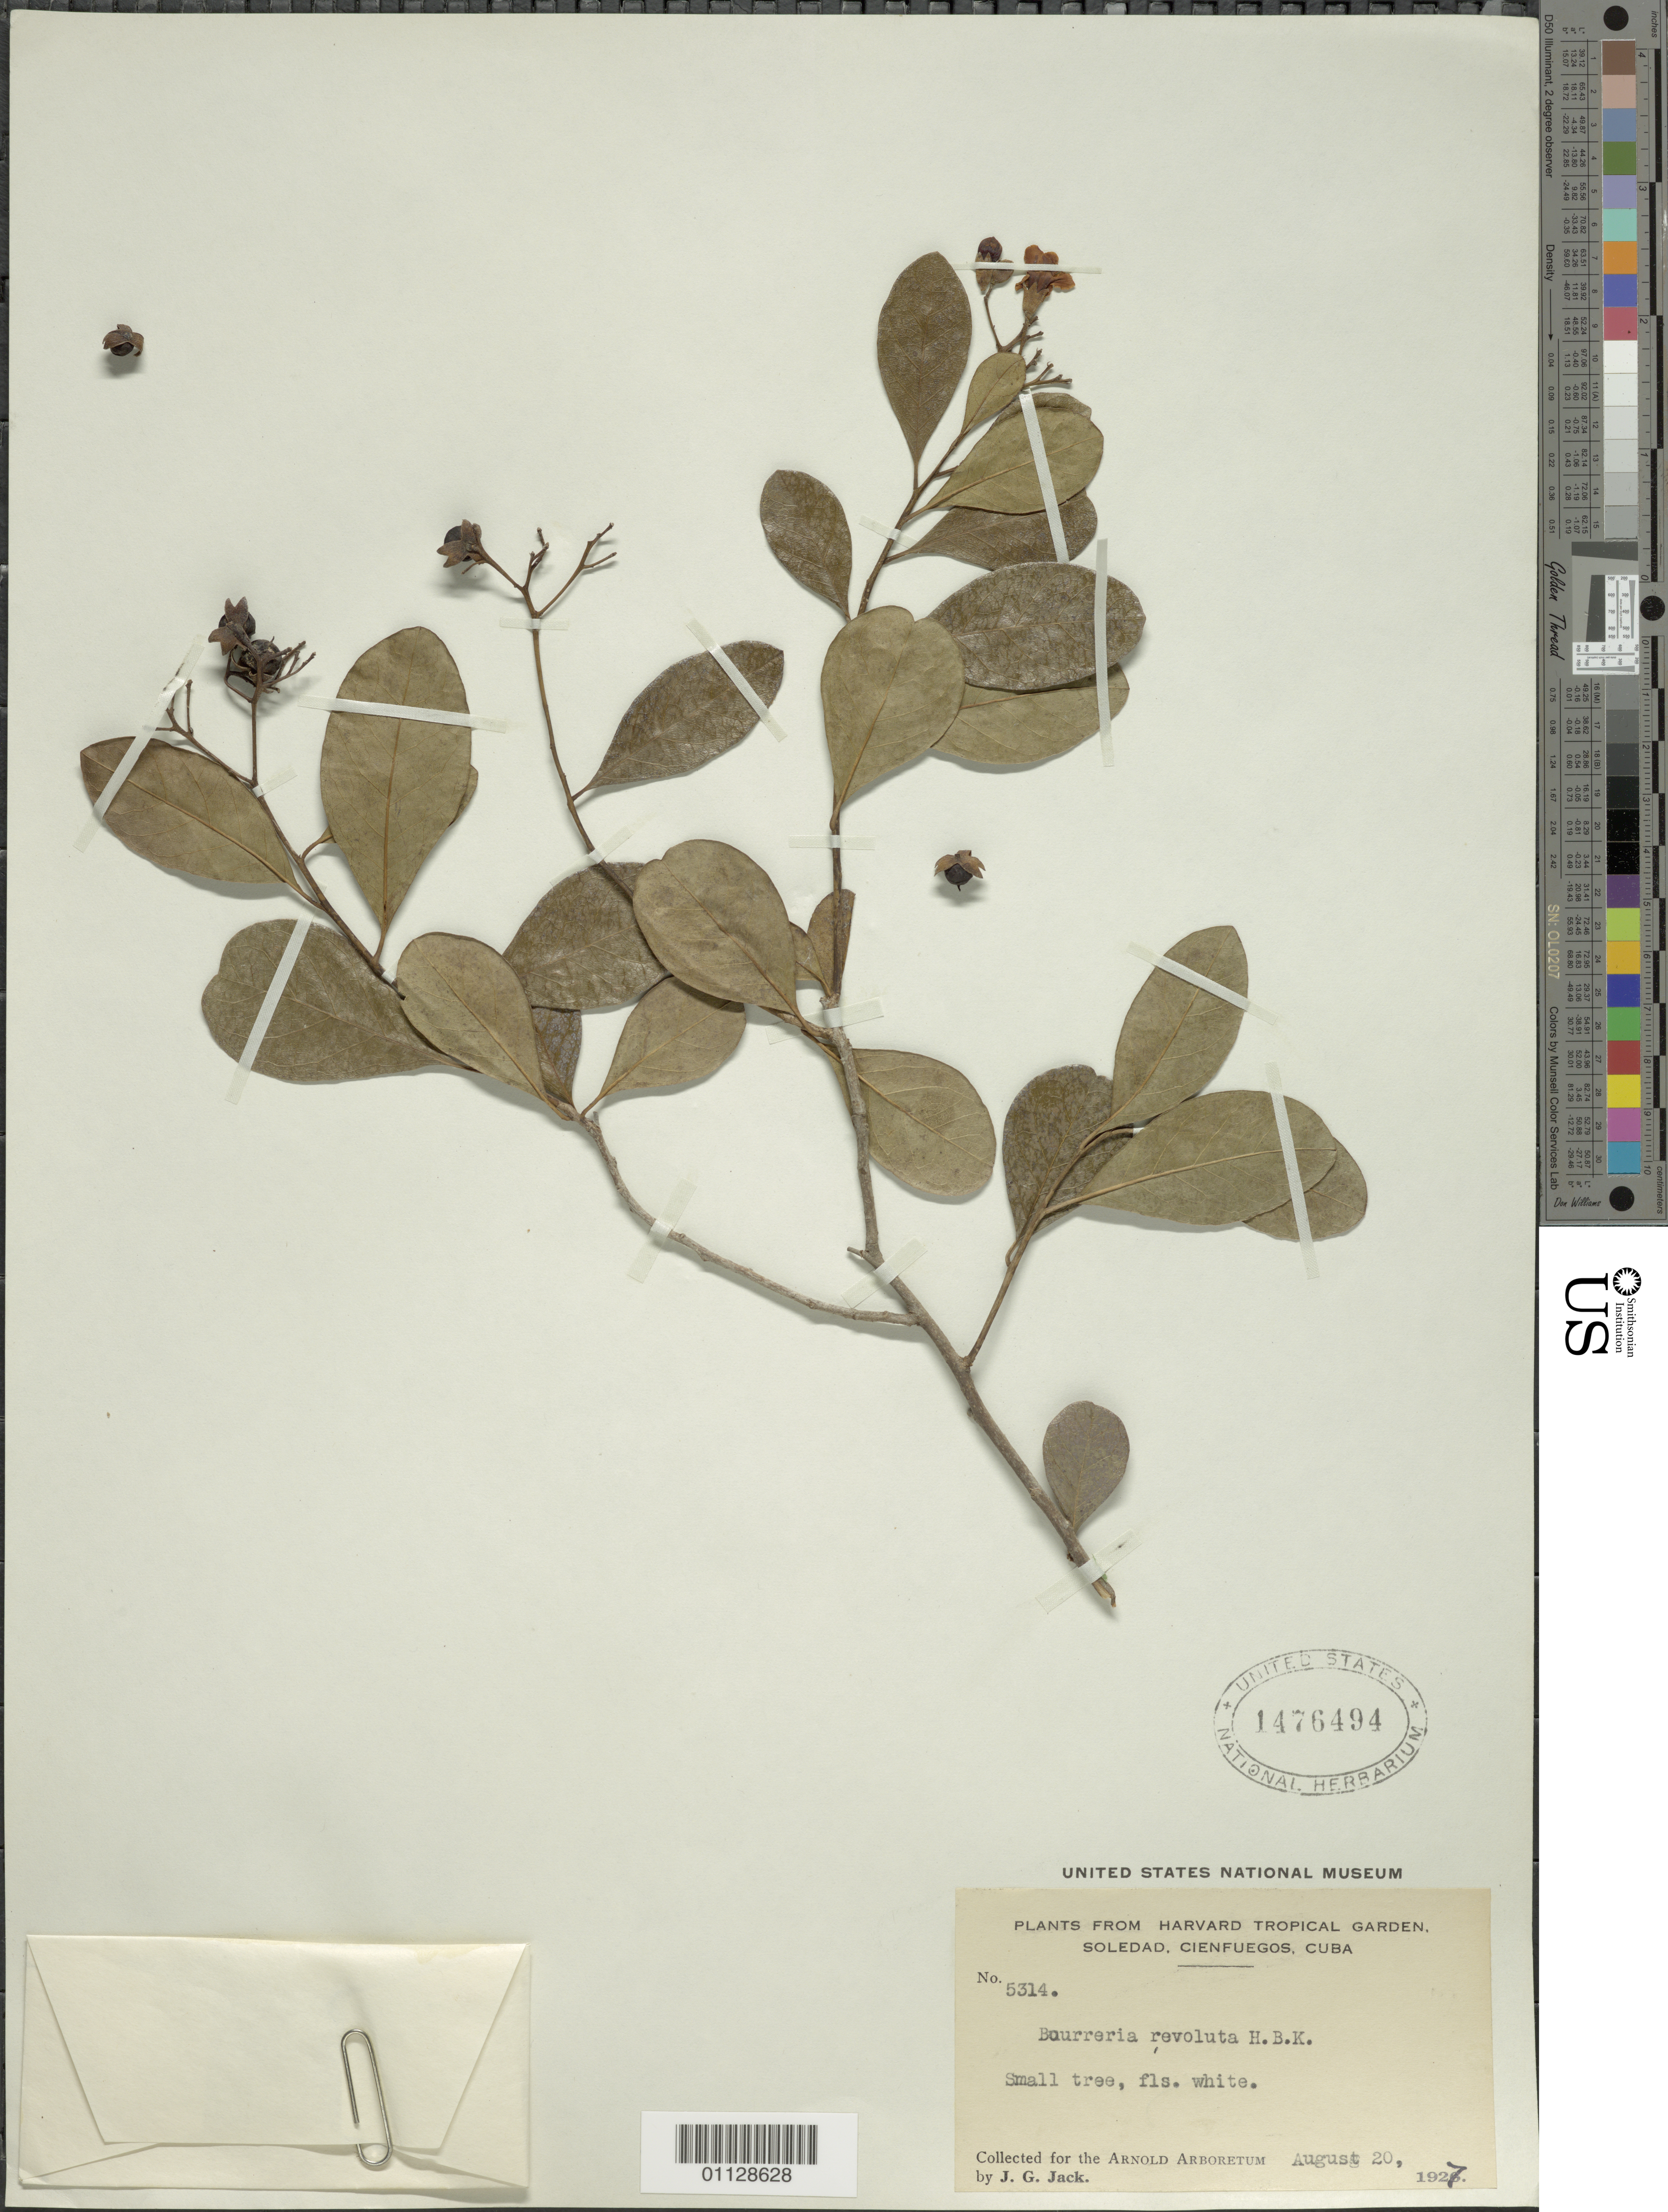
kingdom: Plantae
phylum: Tracheophyta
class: Magnoliopsida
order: Boraginales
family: Ehretiaceae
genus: Bourreria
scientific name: Bourreria succulenta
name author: Jacq.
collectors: J. G. Jack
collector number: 5314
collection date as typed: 20 Aug 1927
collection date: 1927-08-20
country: Cuba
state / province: Cienfuegos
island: Cuba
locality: Cienfuegos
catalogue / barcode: US 1476494